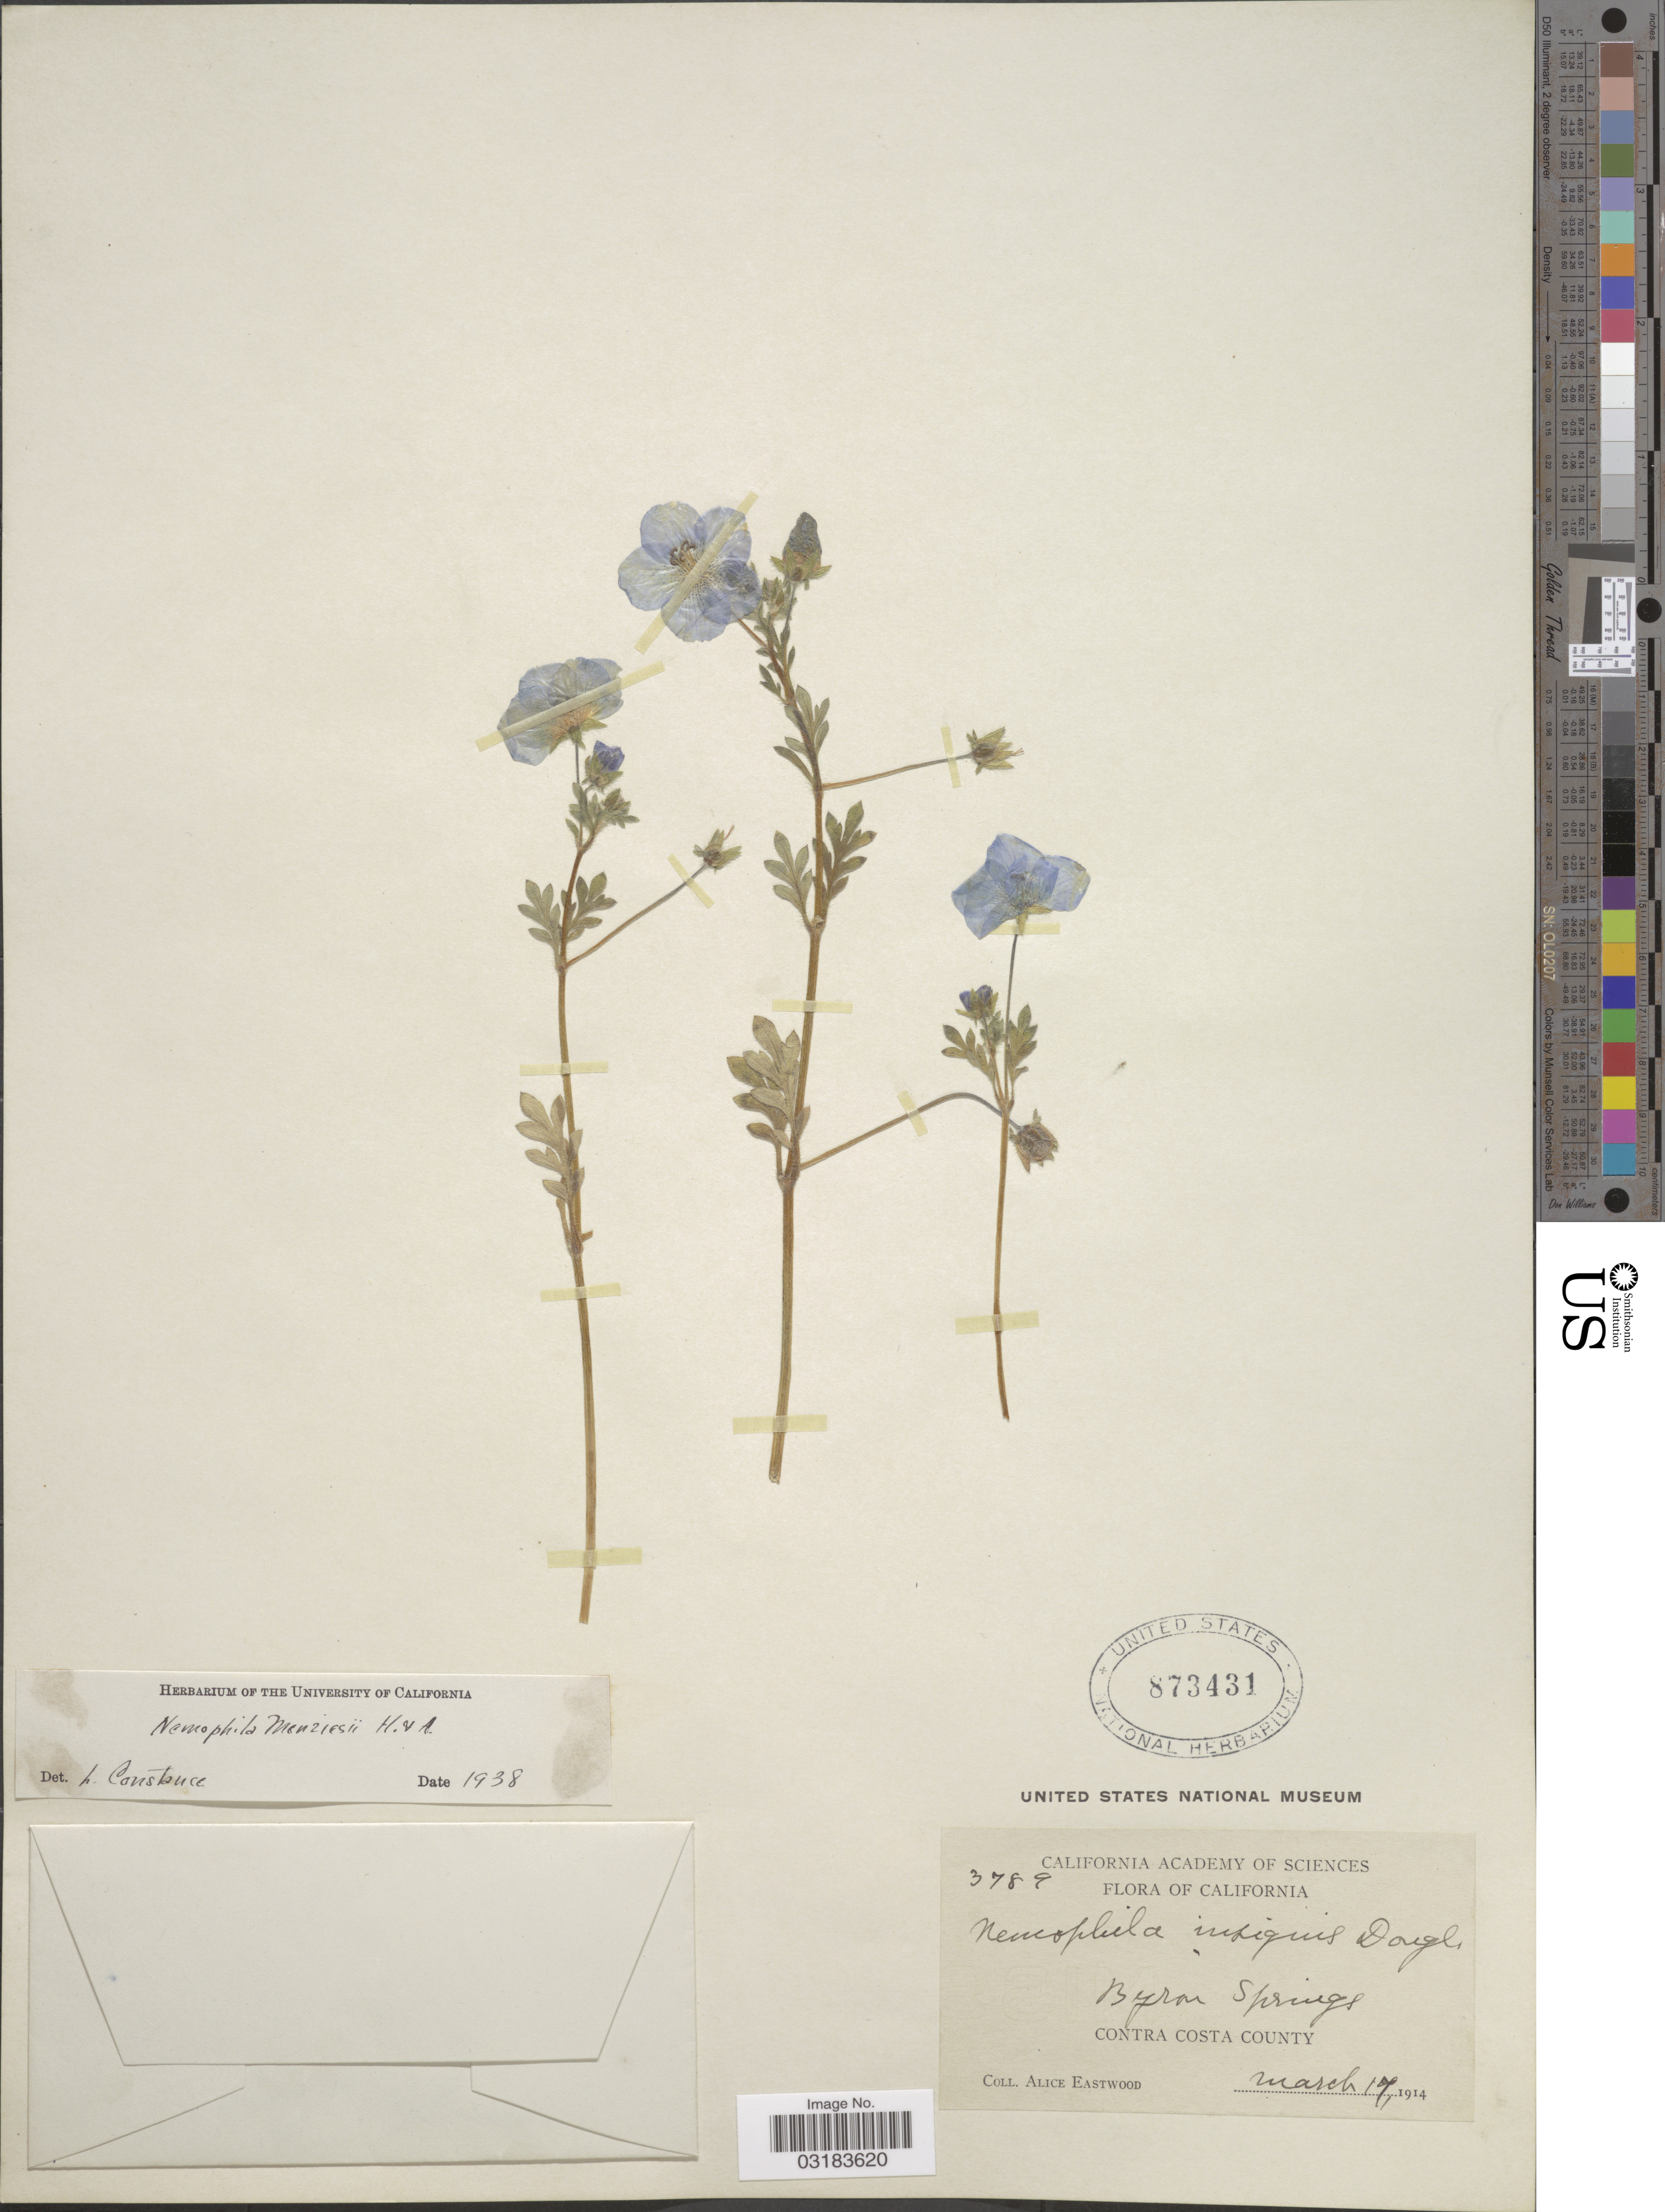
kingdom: Plantae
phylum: Tracheophyta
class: Magnoliopsida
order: Boraginales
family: Hydrophyllaceae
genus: Nemophila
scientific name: Nemophila menziesii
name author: Hook. & Arn.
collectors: A. Eastwood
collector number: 3789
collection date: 1914-03-17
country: United States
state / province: California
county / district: Contra Costa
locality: Byron Springs, Contra Costa County.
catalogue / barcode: US 873431